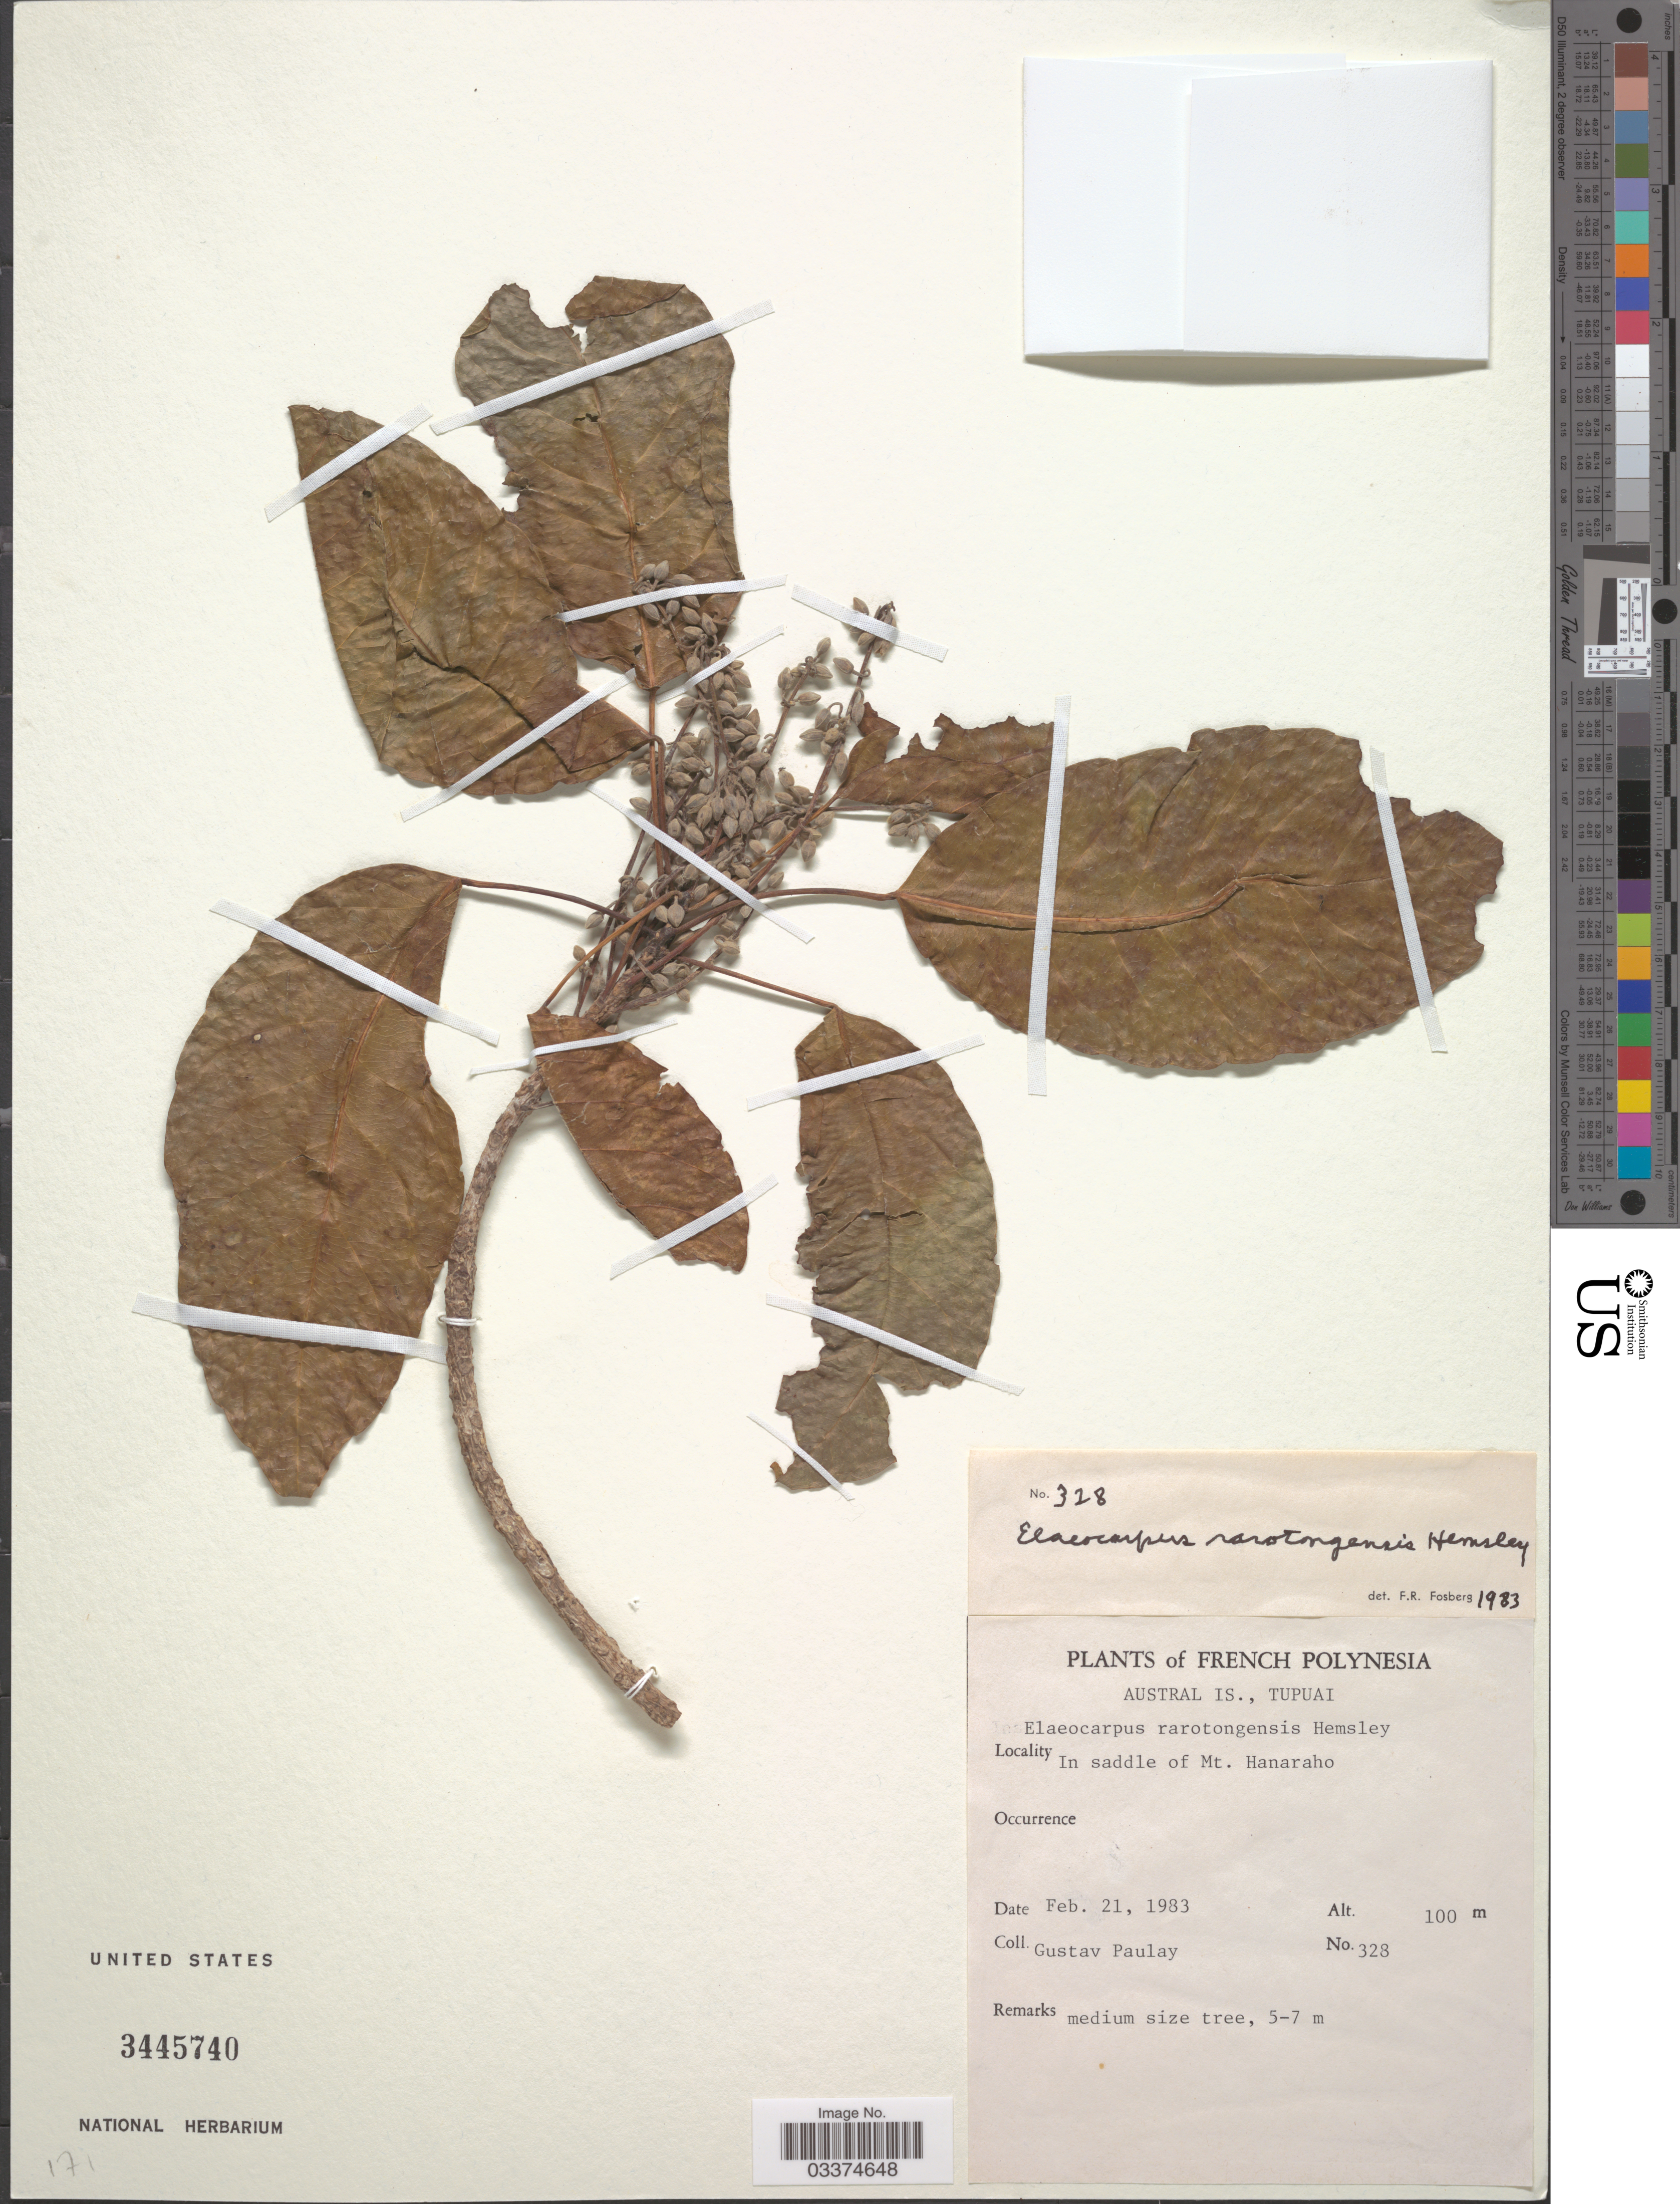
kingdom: Plantae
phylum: Tracheophyta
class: Magnoliopsida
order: Oxalidales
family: Elaeocarpaceae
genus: Elaeocarpus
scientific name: Elaeocarpus rarotongensis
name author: Hemsl.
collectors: G. Paulay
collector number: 328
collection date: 1983-02-21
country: French Polynesia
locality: Austral Is., Tupuai, In saddle of Mt. Hanaraho.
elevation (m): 100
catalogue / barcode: US 3445740